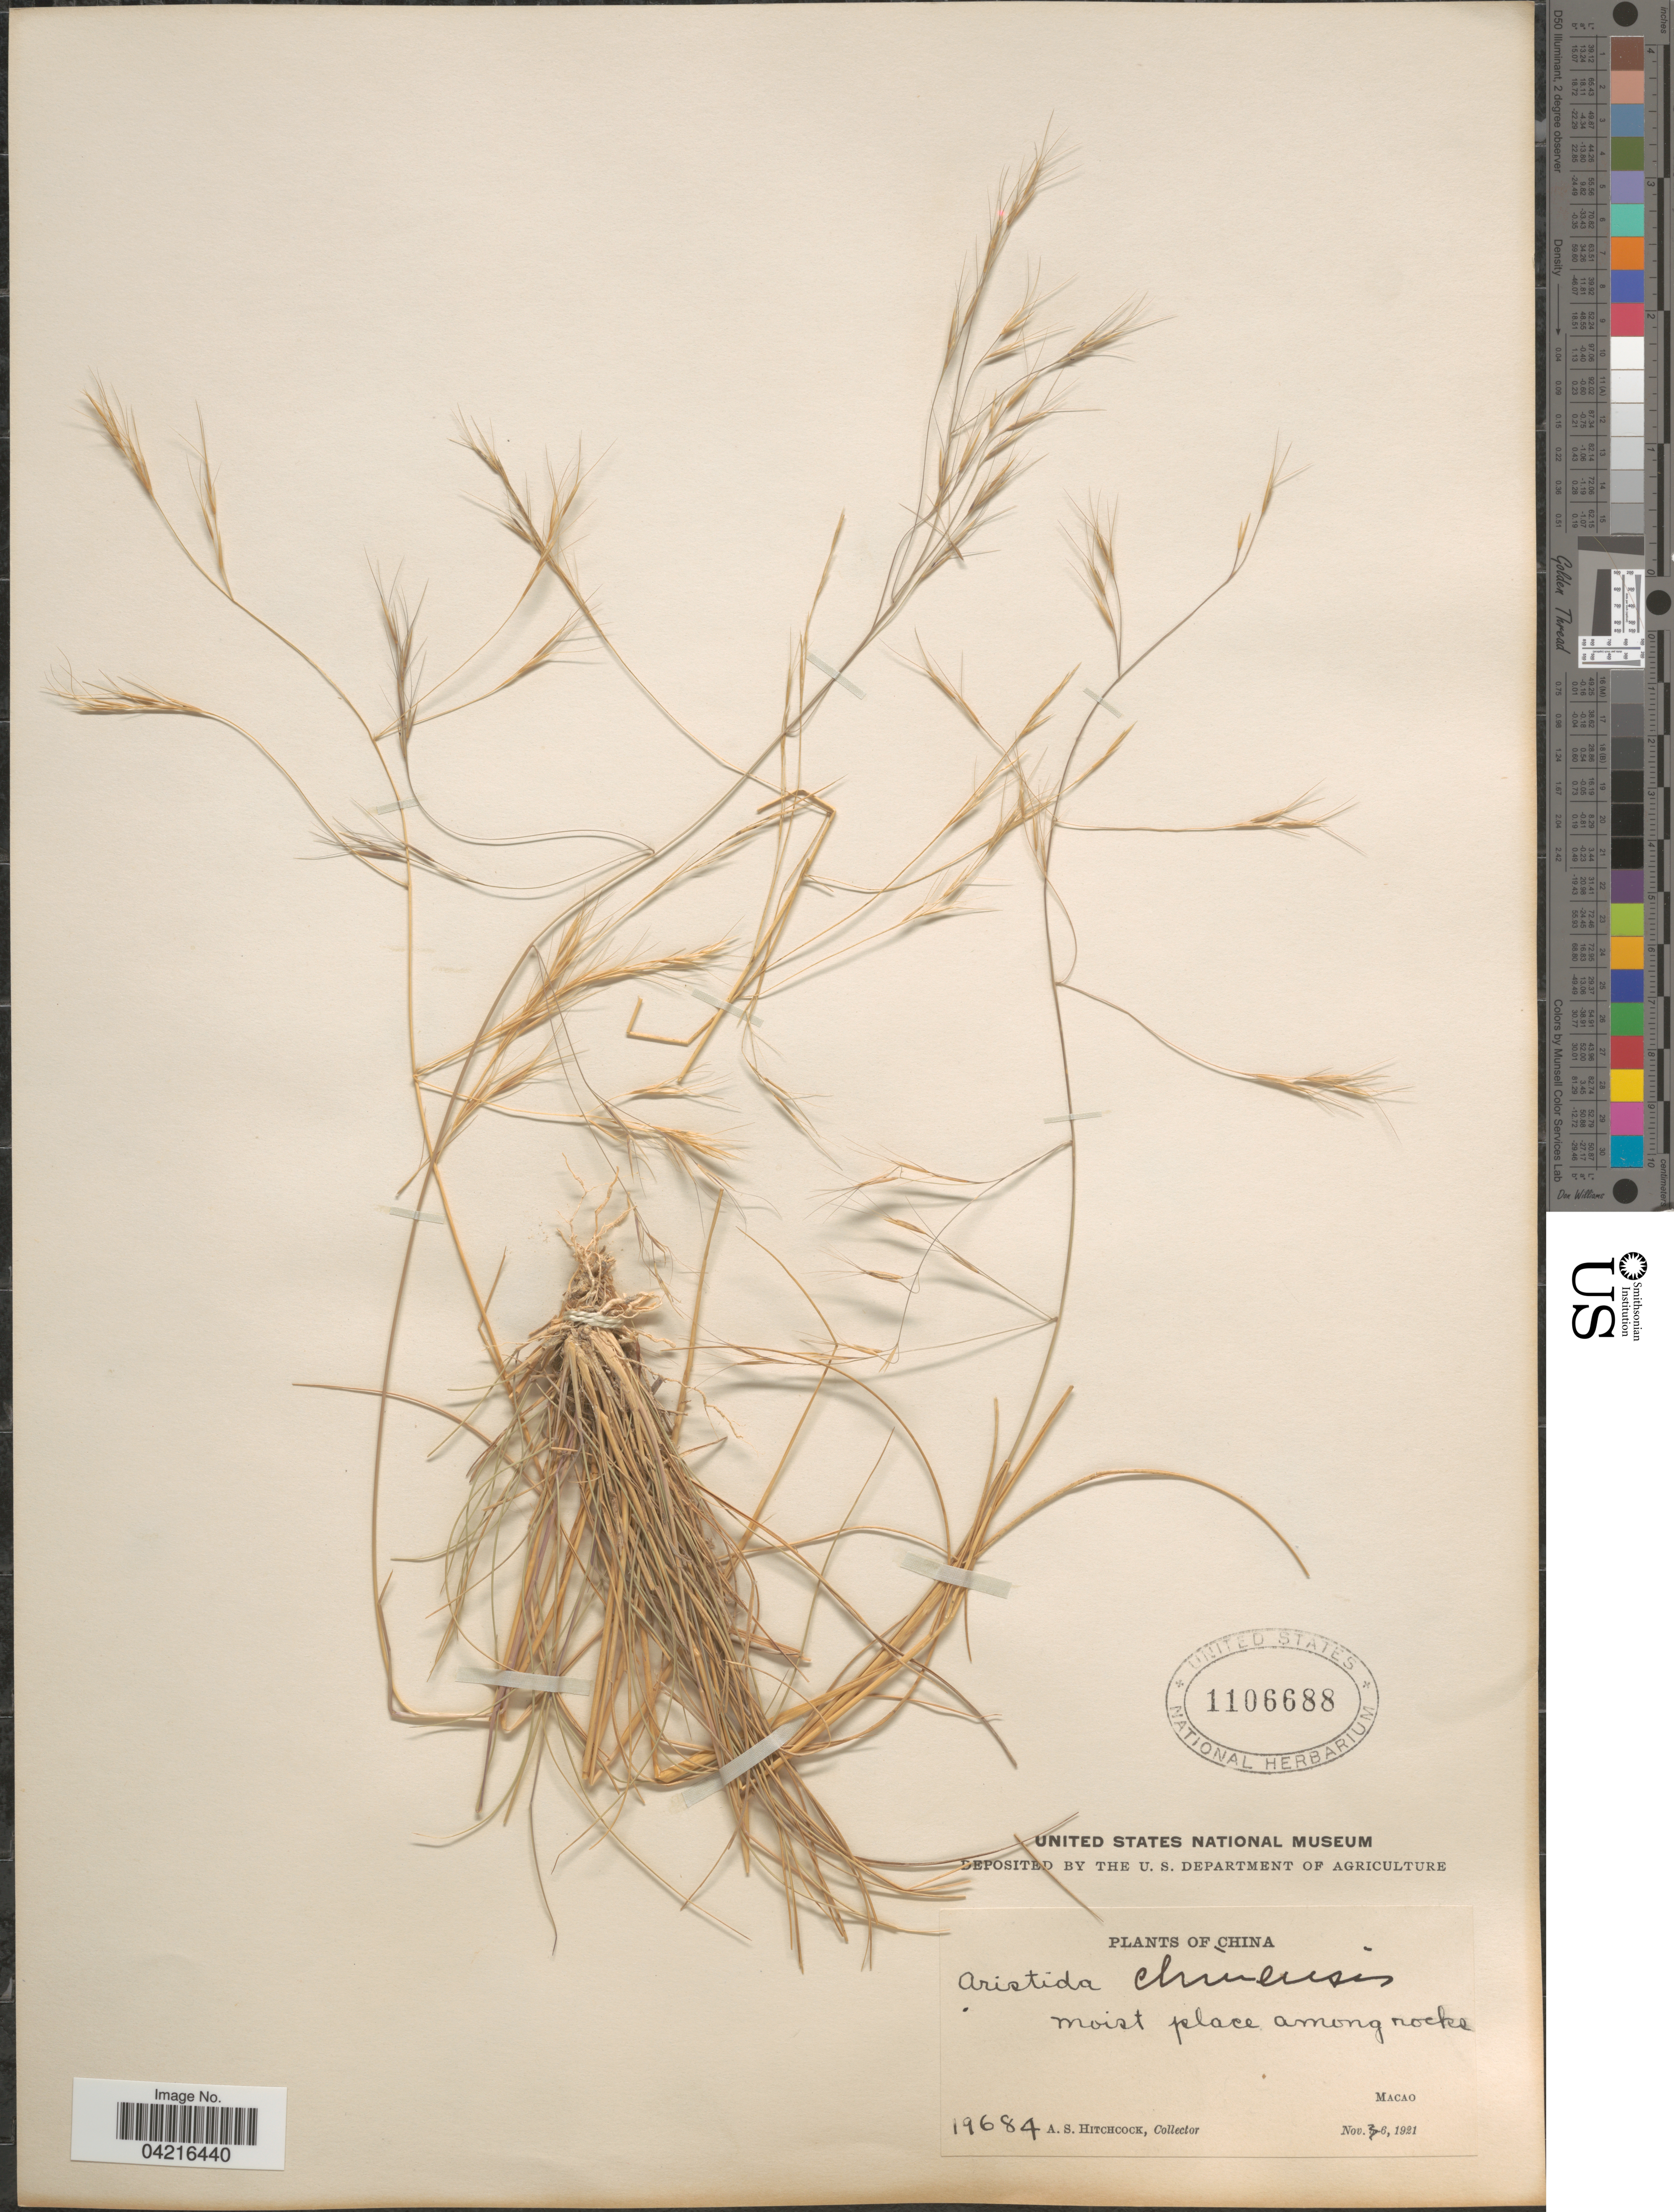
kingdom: Plantae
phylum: Tracheophyta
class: Liliopsida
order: Poales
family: Poaceae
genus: Aristida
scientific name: Aristida chinensis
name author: Munro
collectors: A. S. Hitchcock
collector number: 19684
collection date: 1921-11-06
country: China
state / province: Macau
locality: Macao.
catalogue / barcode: US 1106688